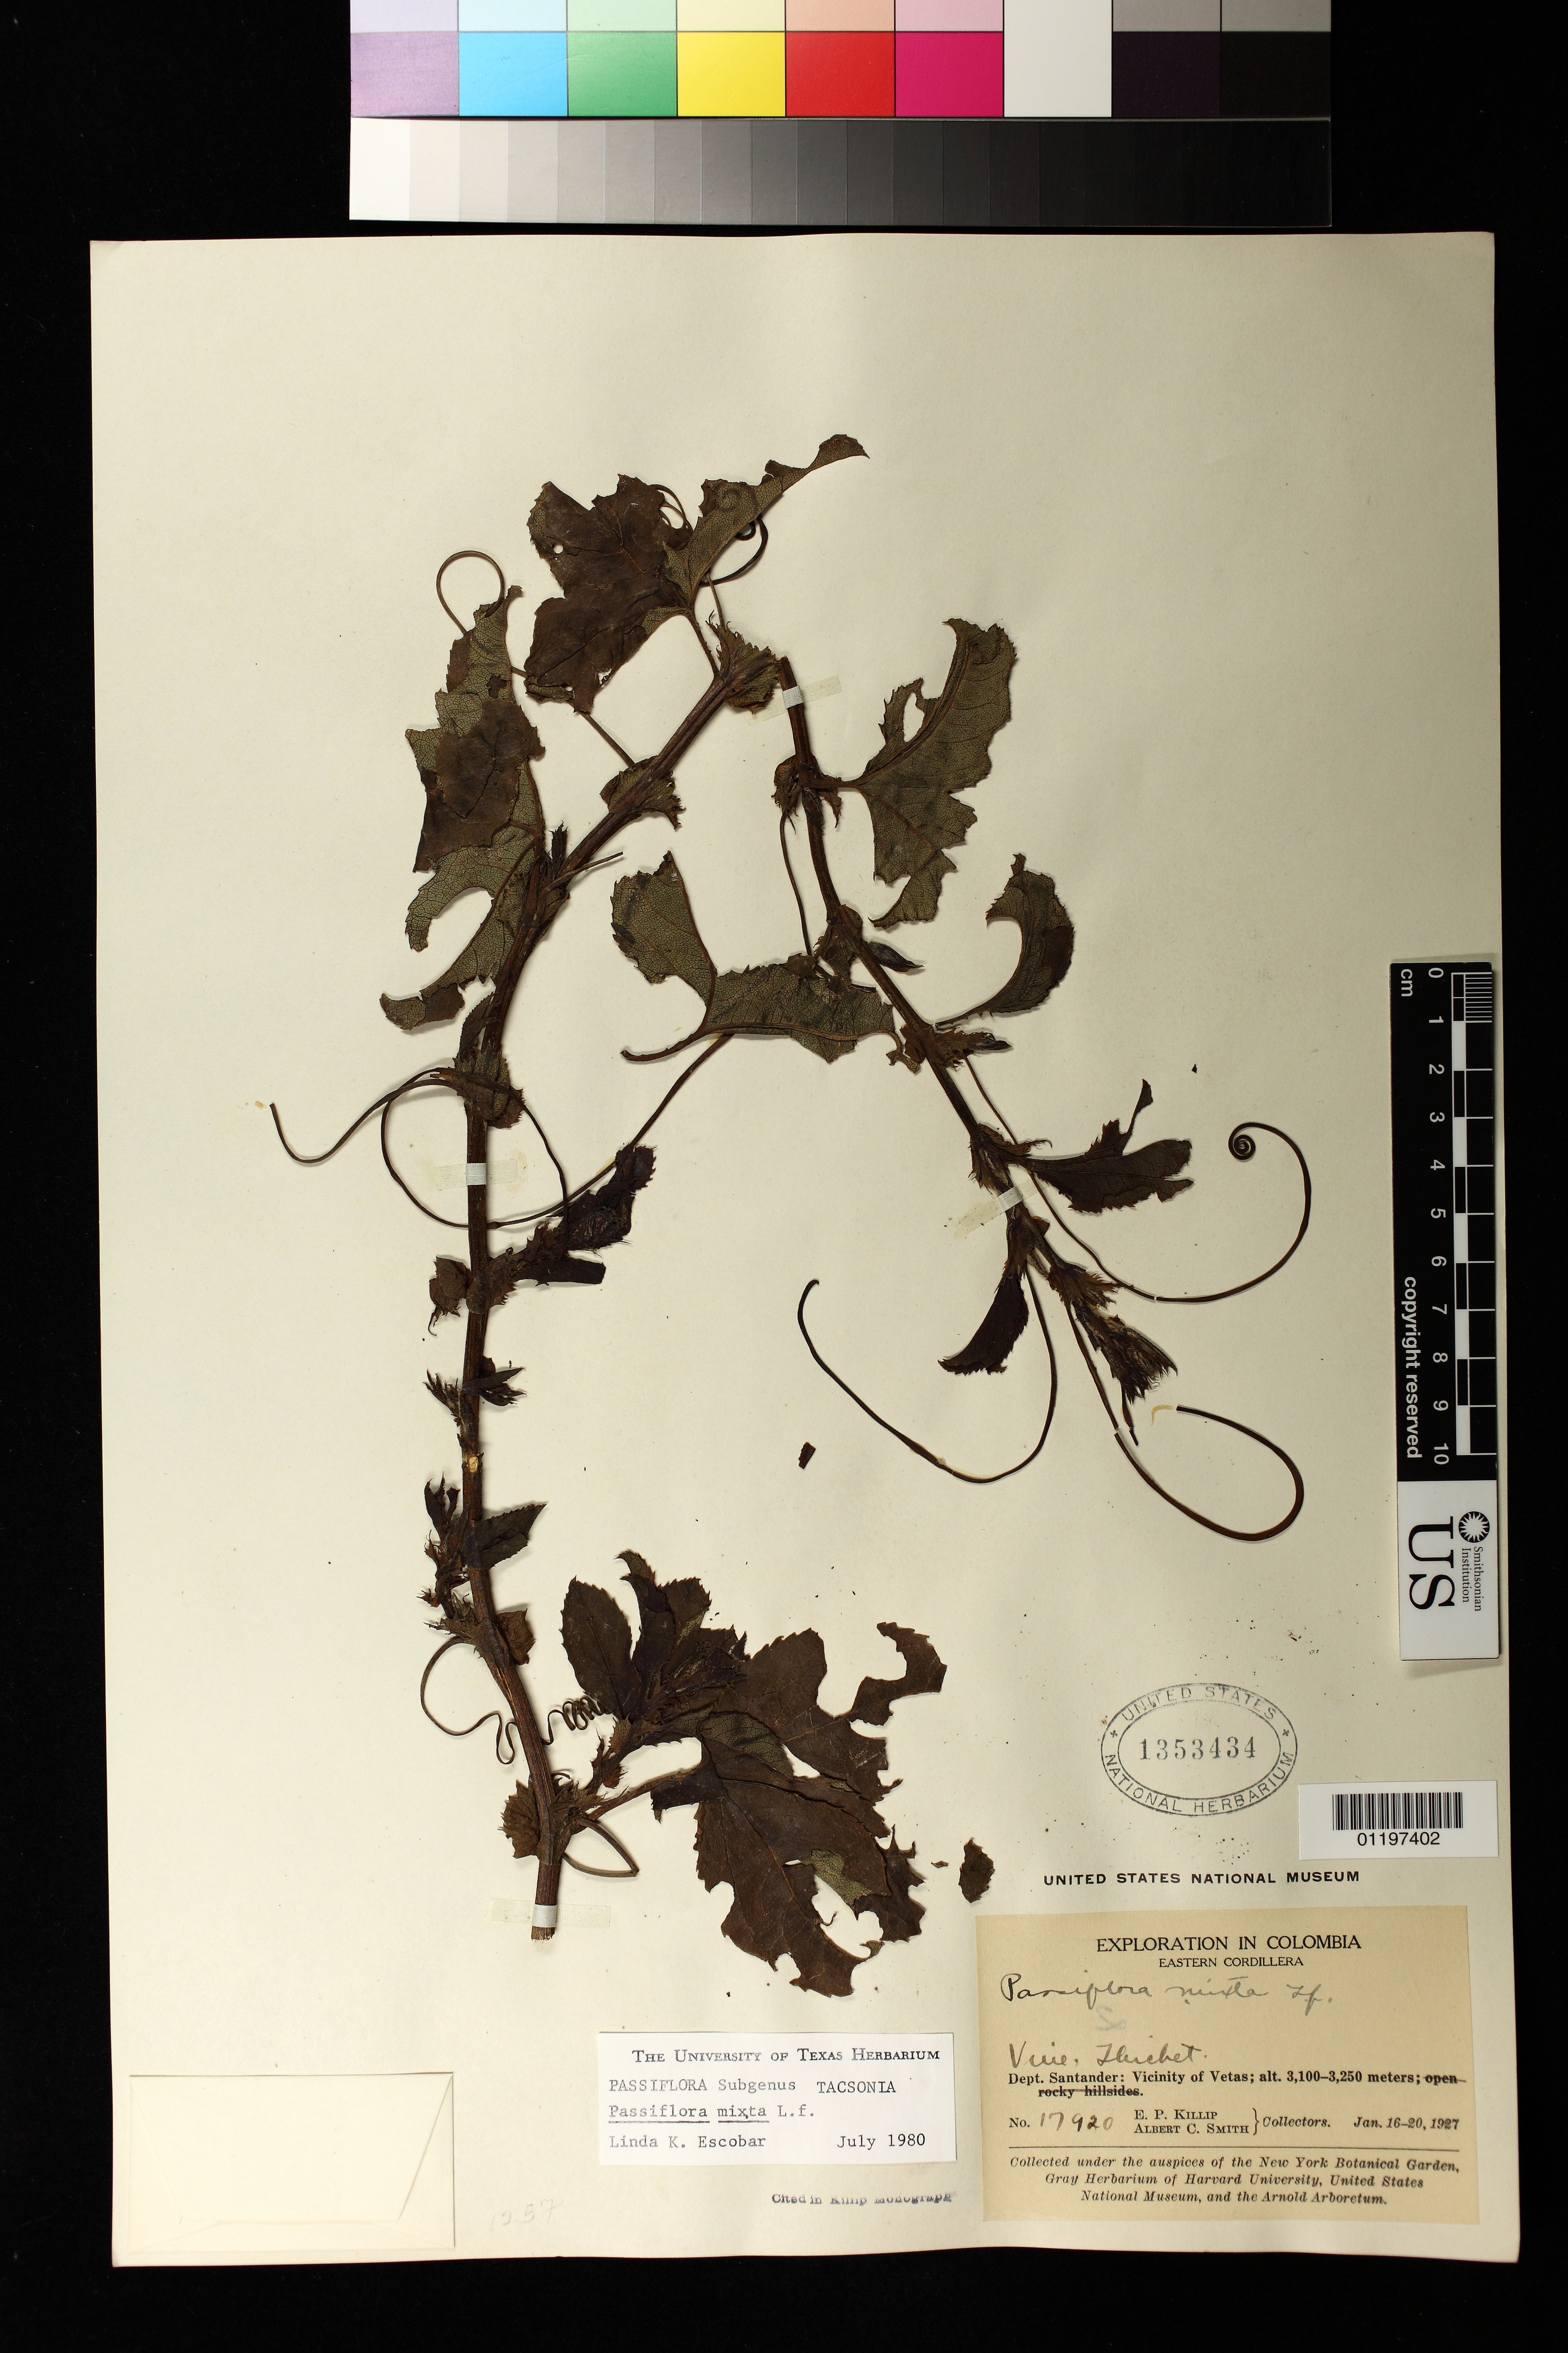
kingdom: Plantae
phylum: Tracheophyta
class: Magnoliopsida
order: Malpighiales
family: Passifloraceae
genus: Passiflora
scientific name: Passiflora mixta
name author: L. f.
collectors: E. P. Killip & A. C. Smith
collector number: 17920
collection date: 1927-01-16/1927-01-20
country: Colombia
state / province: Santander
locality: Vicinity of Vetas, vine thicket. Eastern Cordillera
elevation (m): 3100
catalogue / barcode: US 1353434